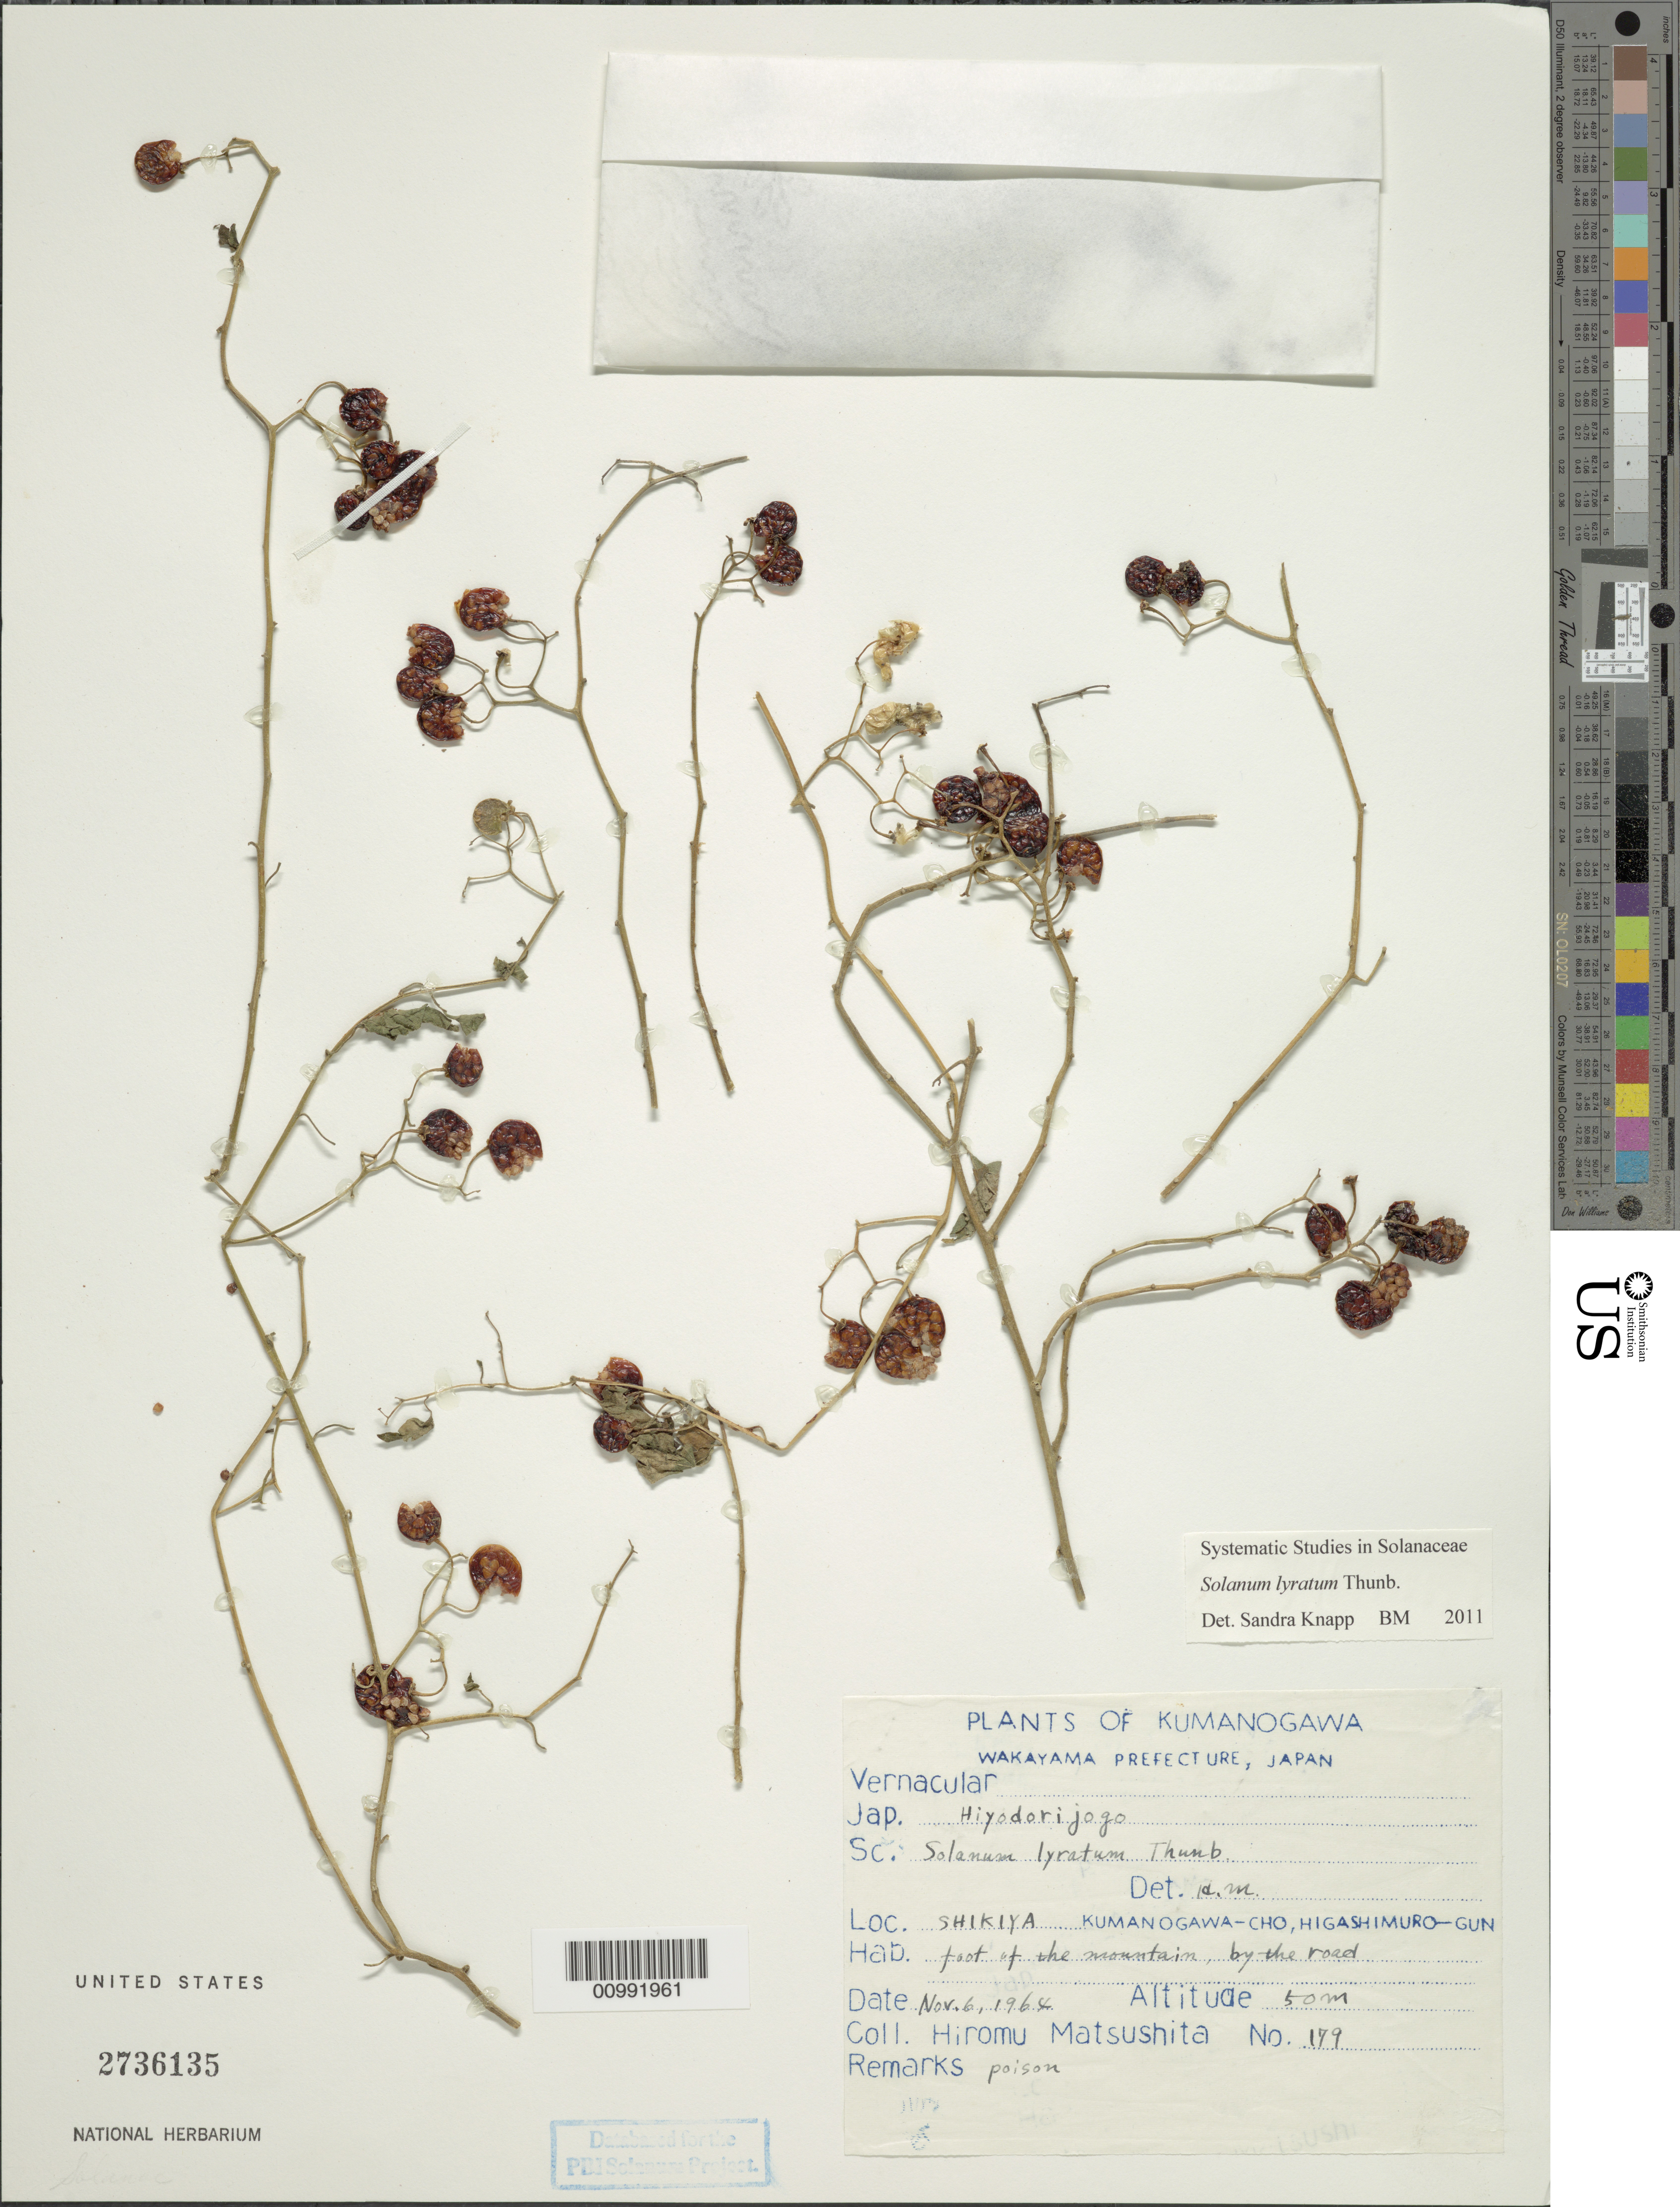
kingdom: Plantae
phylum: Tracheophyta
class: Magnoliopsida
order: Solanales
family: Solanaceae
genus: Solanum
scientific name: Solanum lyratum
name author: Thunb.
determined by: Knapp, S. D.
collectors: H. Matsushita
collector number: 179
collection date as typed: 6 Nov 1964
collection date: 1964-11-06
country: Japan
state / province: Wakayama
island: Honshu I.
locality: Kumanogawa, Wakayama Pref., Kumanogawa-cho, Higashimuro-gun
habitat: foot of the mountain, by the road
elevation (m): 50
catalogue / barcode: US 2736135